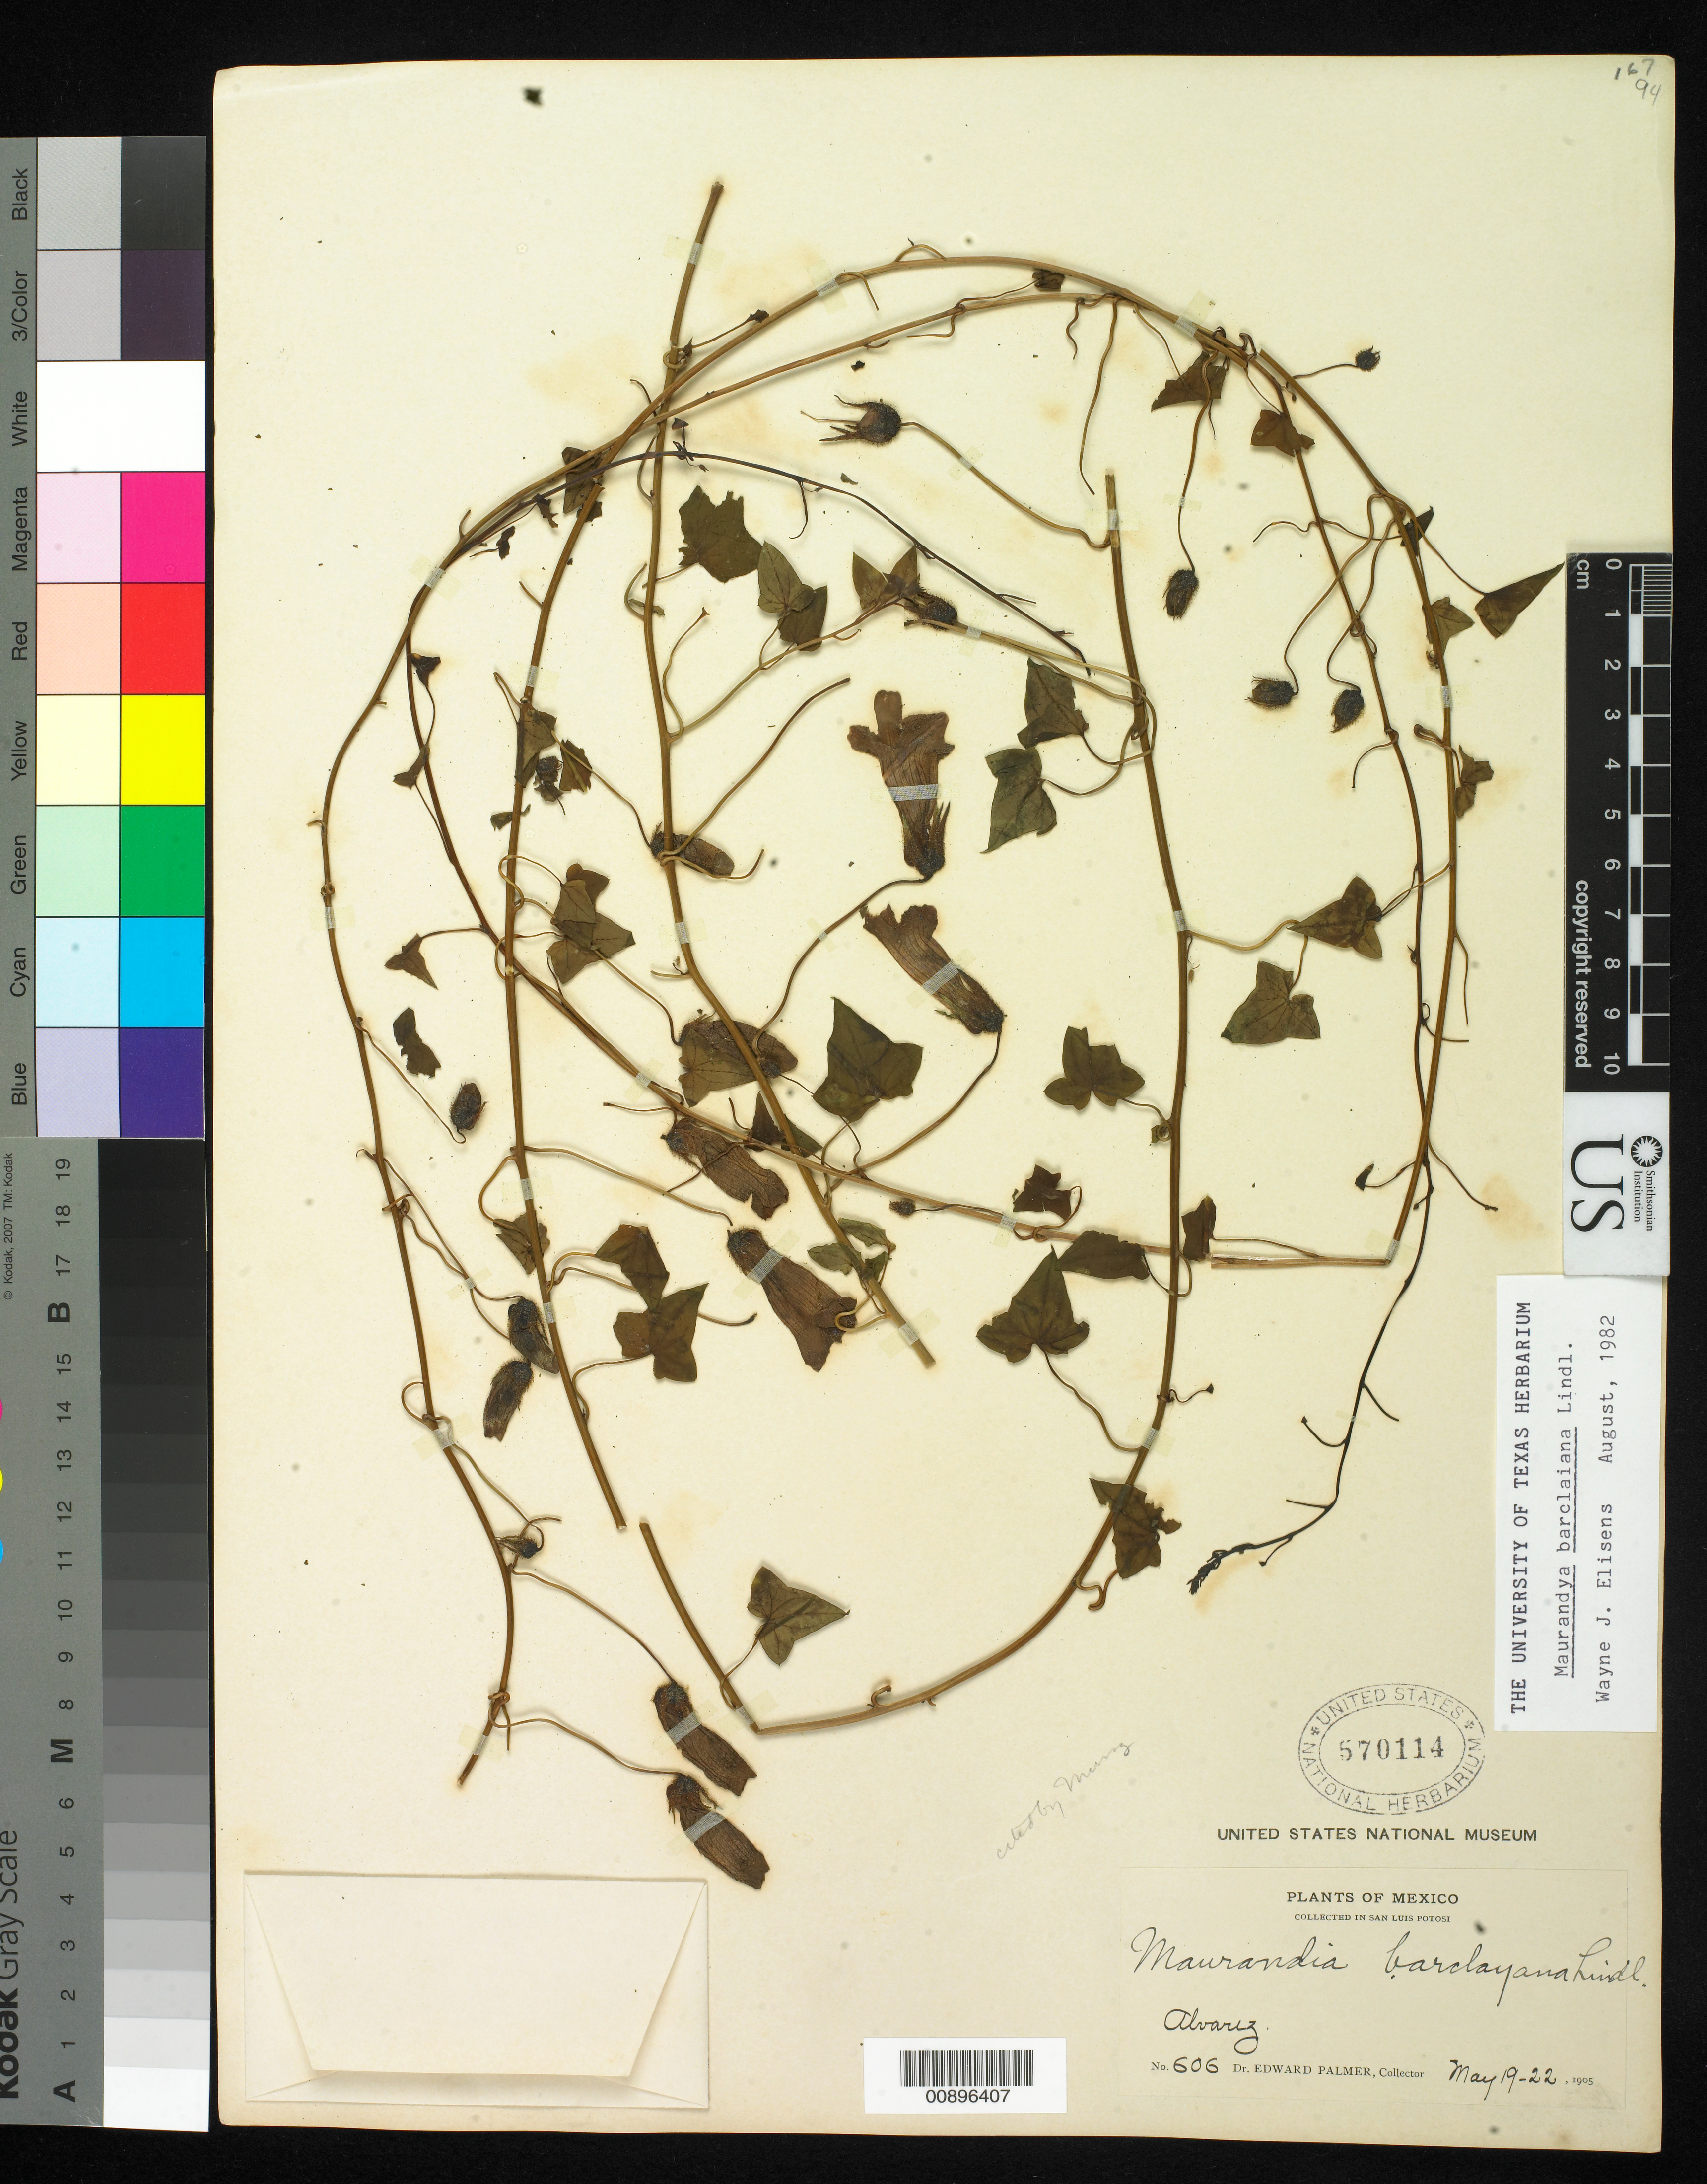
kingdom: Plantae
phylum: Tracheophyta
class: Magnoliopsida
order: Lamiales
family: Plantaginaceae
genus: Maurandya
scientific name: Maurandya barclayana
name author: Lindl.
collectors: E. Palmer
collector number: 606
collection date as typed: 19 May 1905 to 22 May 1905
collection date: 1905-05-19/1905-05-22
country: Mexico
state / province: San Luis Potosí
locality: Alvarez, San Luis Potosí.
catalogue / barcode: US 570114